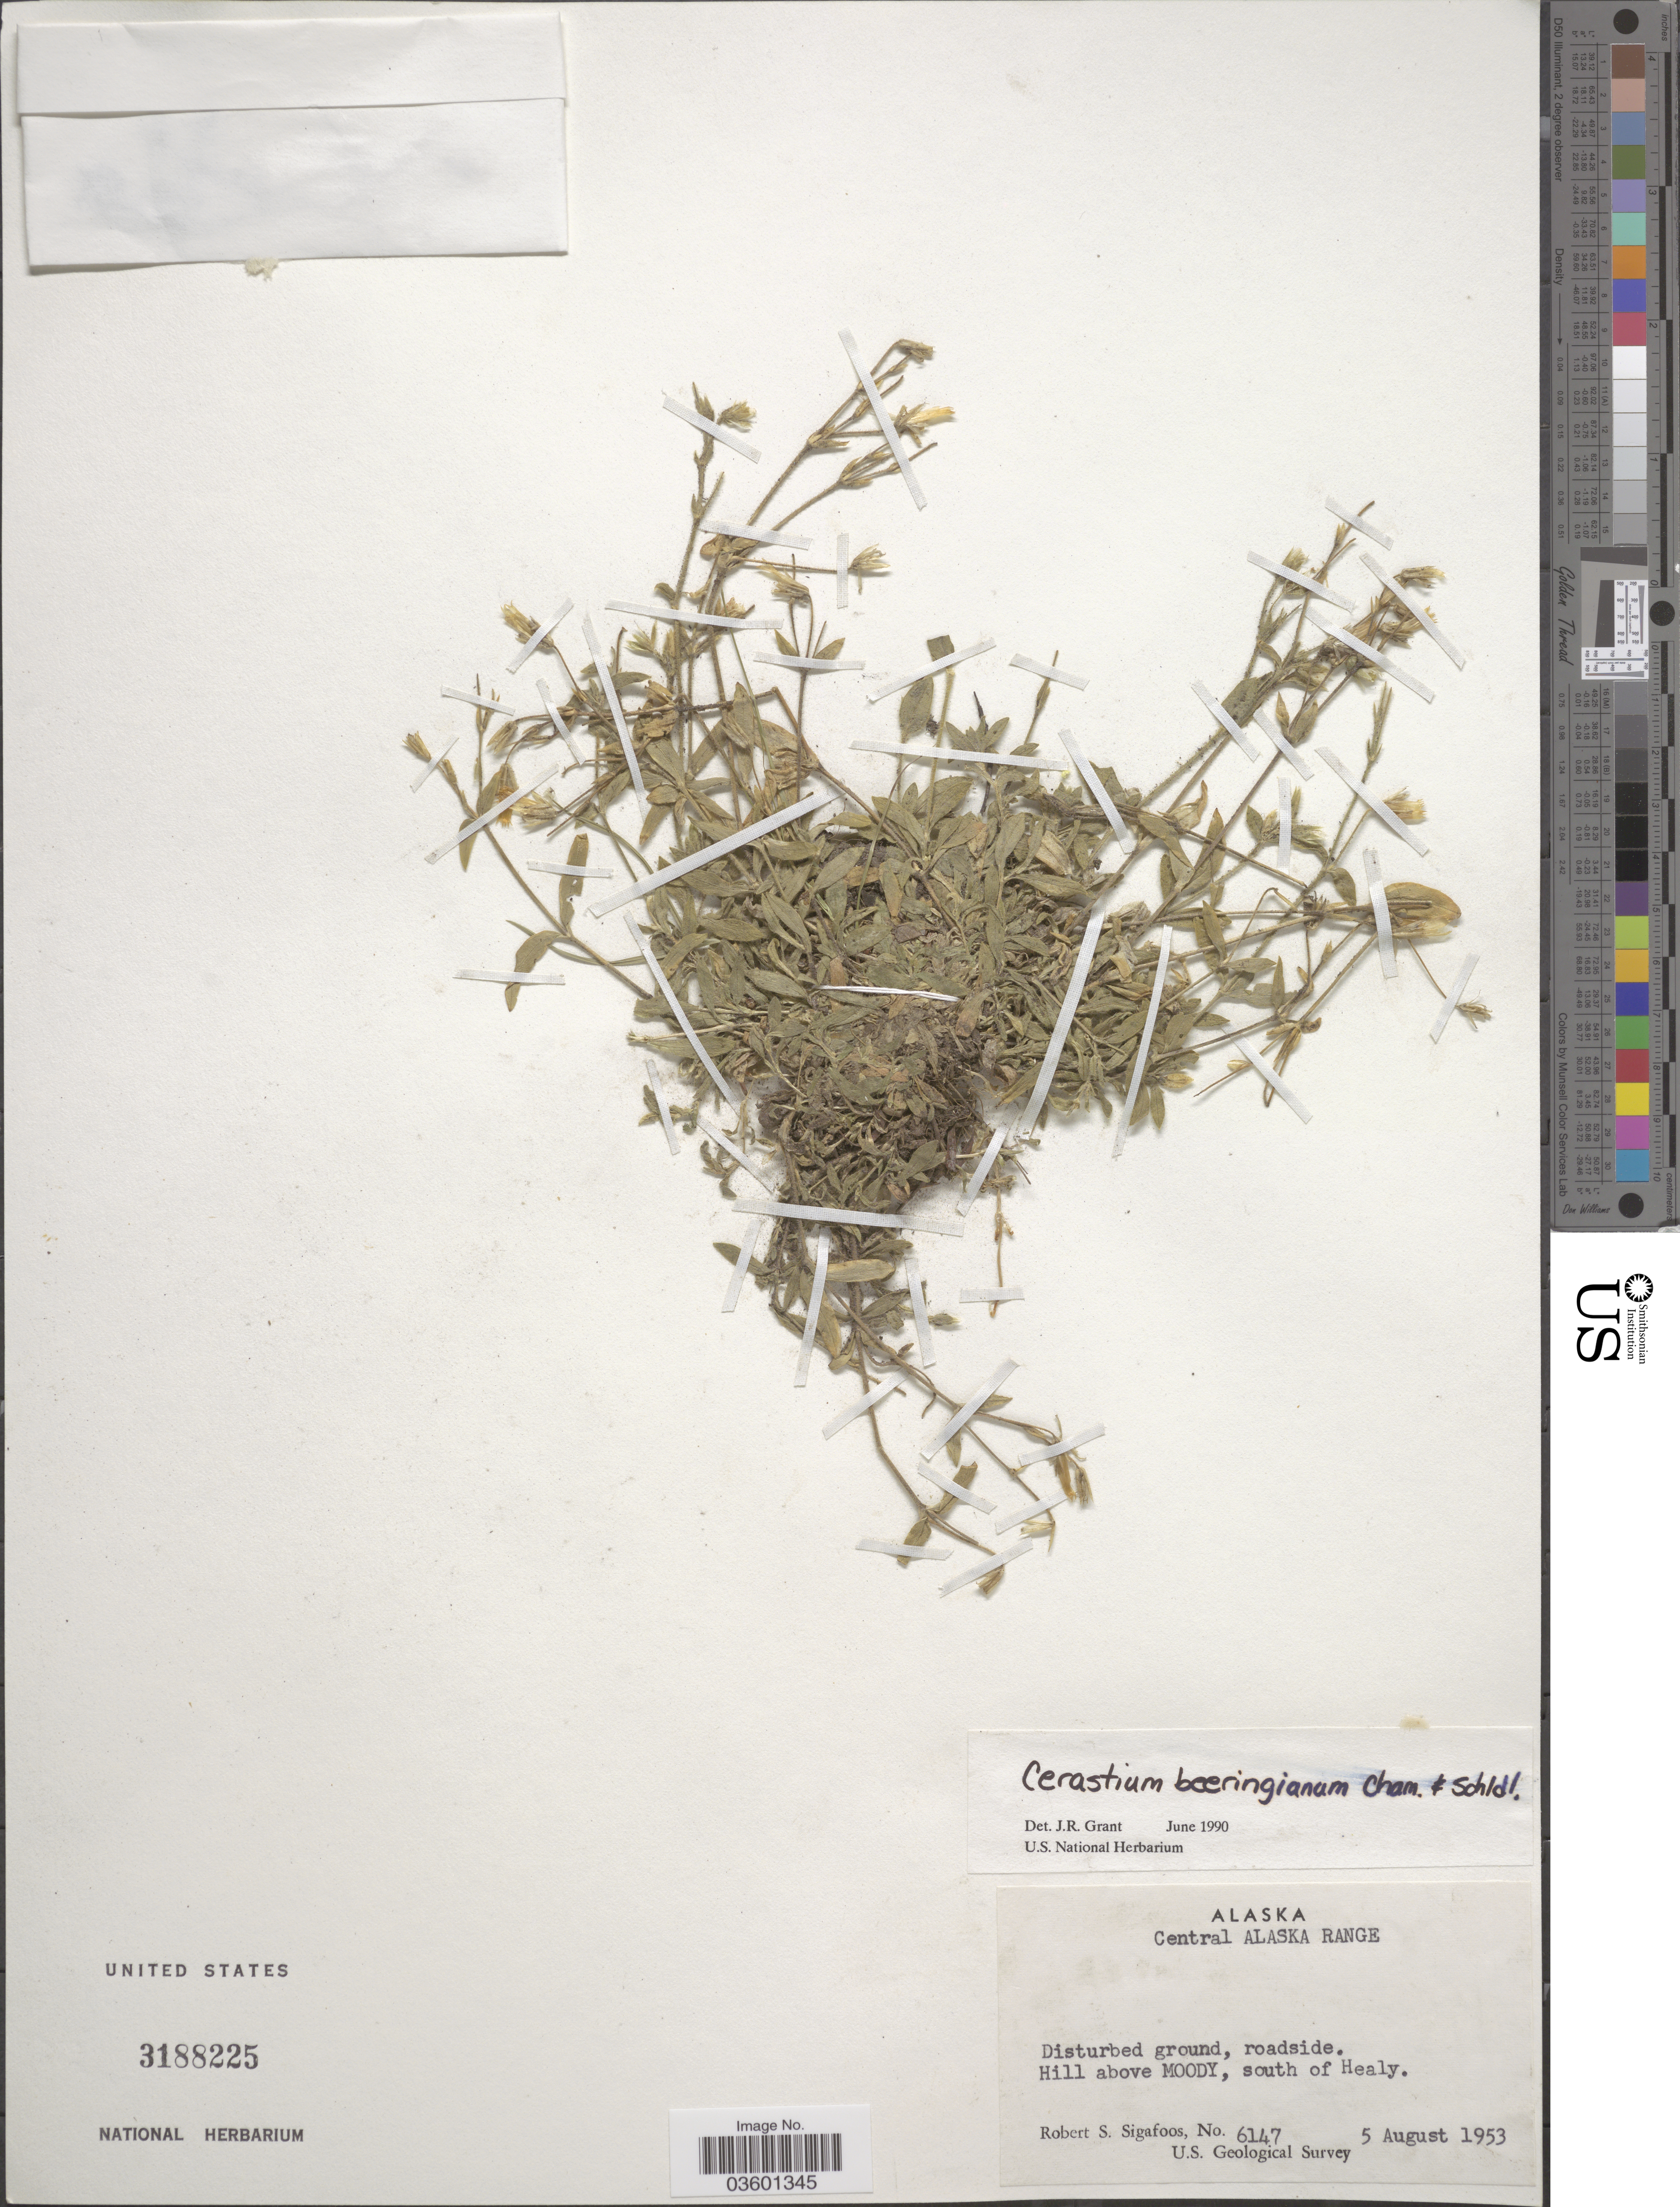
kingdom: Plantae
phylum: Tracheophyta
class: Magnoliopsida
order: Caryophyllales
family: Caryophyllaceae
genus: Cerastium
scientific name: Cerastium beeringianum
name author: Cham. & Schltdl.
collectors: R. Sigafoos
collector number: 6147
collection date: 1953-08-05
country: United States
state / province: Alaska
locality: Central Alaska Range. Hill above Moody, south of Healy.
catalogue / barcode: US 3188225